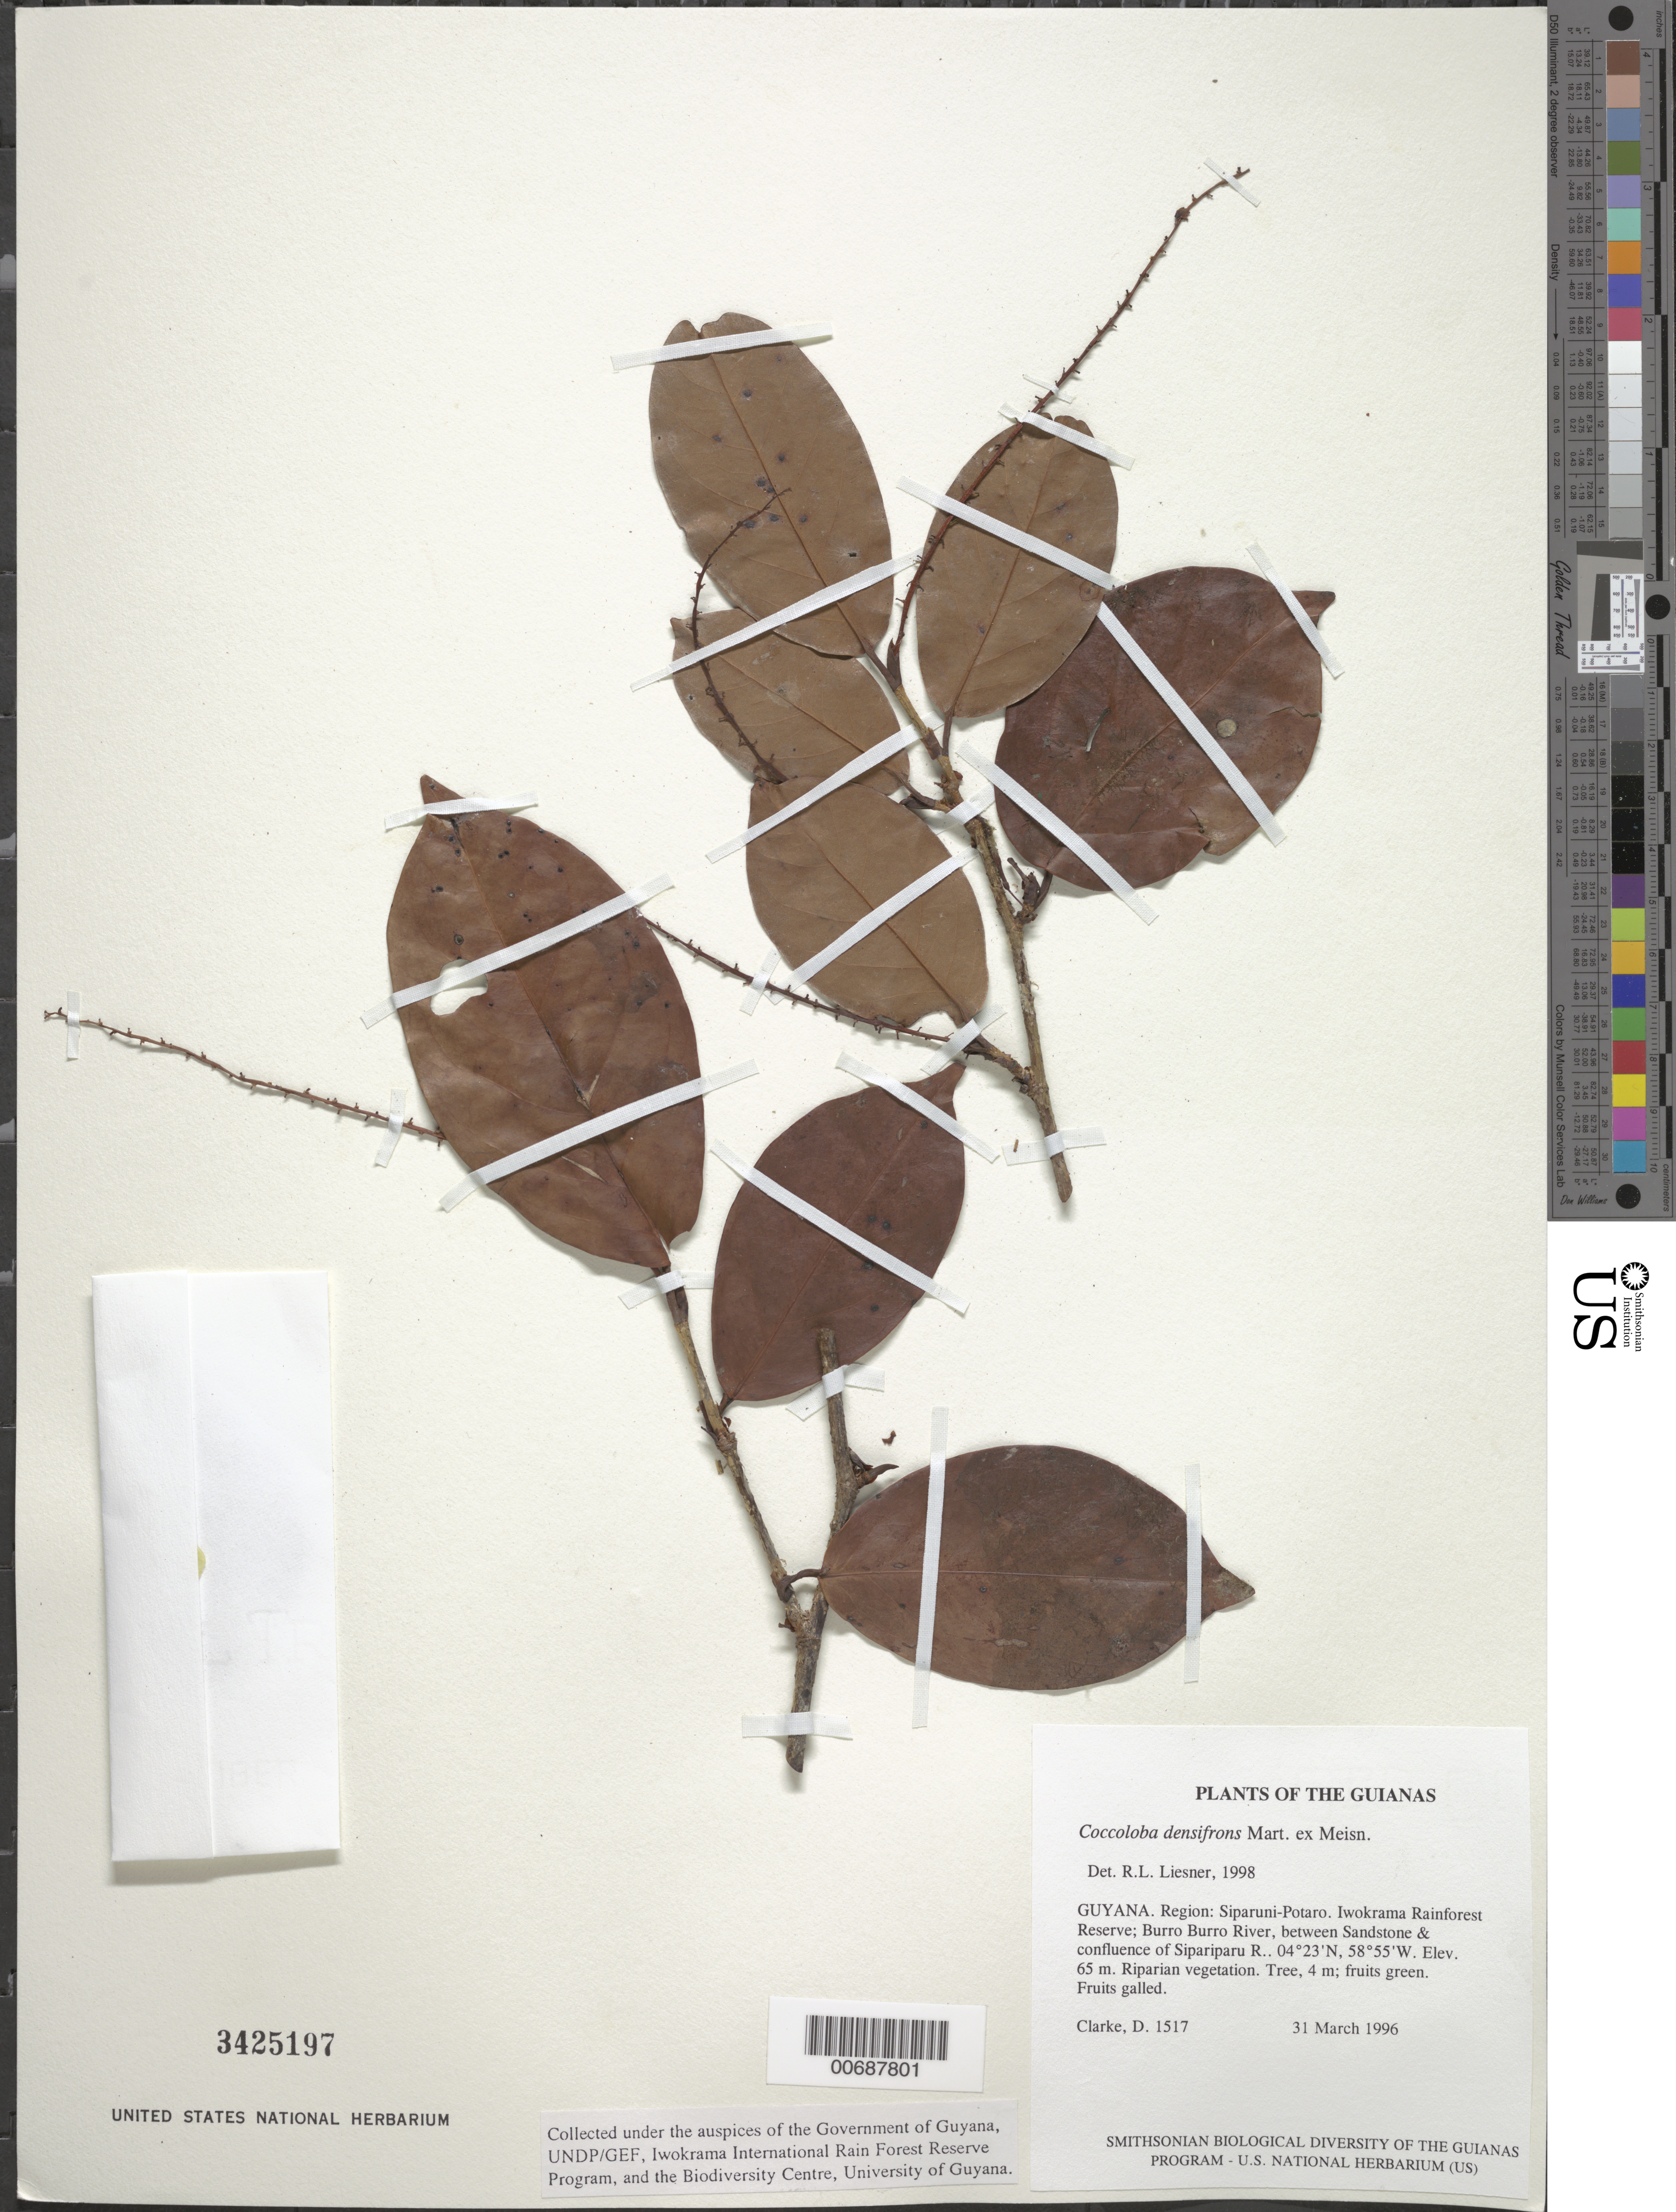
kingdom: Plantae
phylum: Tracheophyta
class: Magnoliopsida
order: Caryophyllales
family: Polygonaceae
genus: Coccoloba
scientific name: Coccoloba densifrons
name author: Mart. ex Meisn.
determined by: Liesner, R. L.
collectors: H. D. Clarke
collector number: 1517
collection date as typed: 31 March 1996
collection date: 1996-03-31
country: Guyana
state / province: Potaro-Siparuni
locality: Iwokrama Rainforest Reserve; Burro Burro River, between Sandstone & confluence of Sipariparu R.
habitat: Riparian vegetation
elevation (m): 65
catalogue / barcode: US 3425197